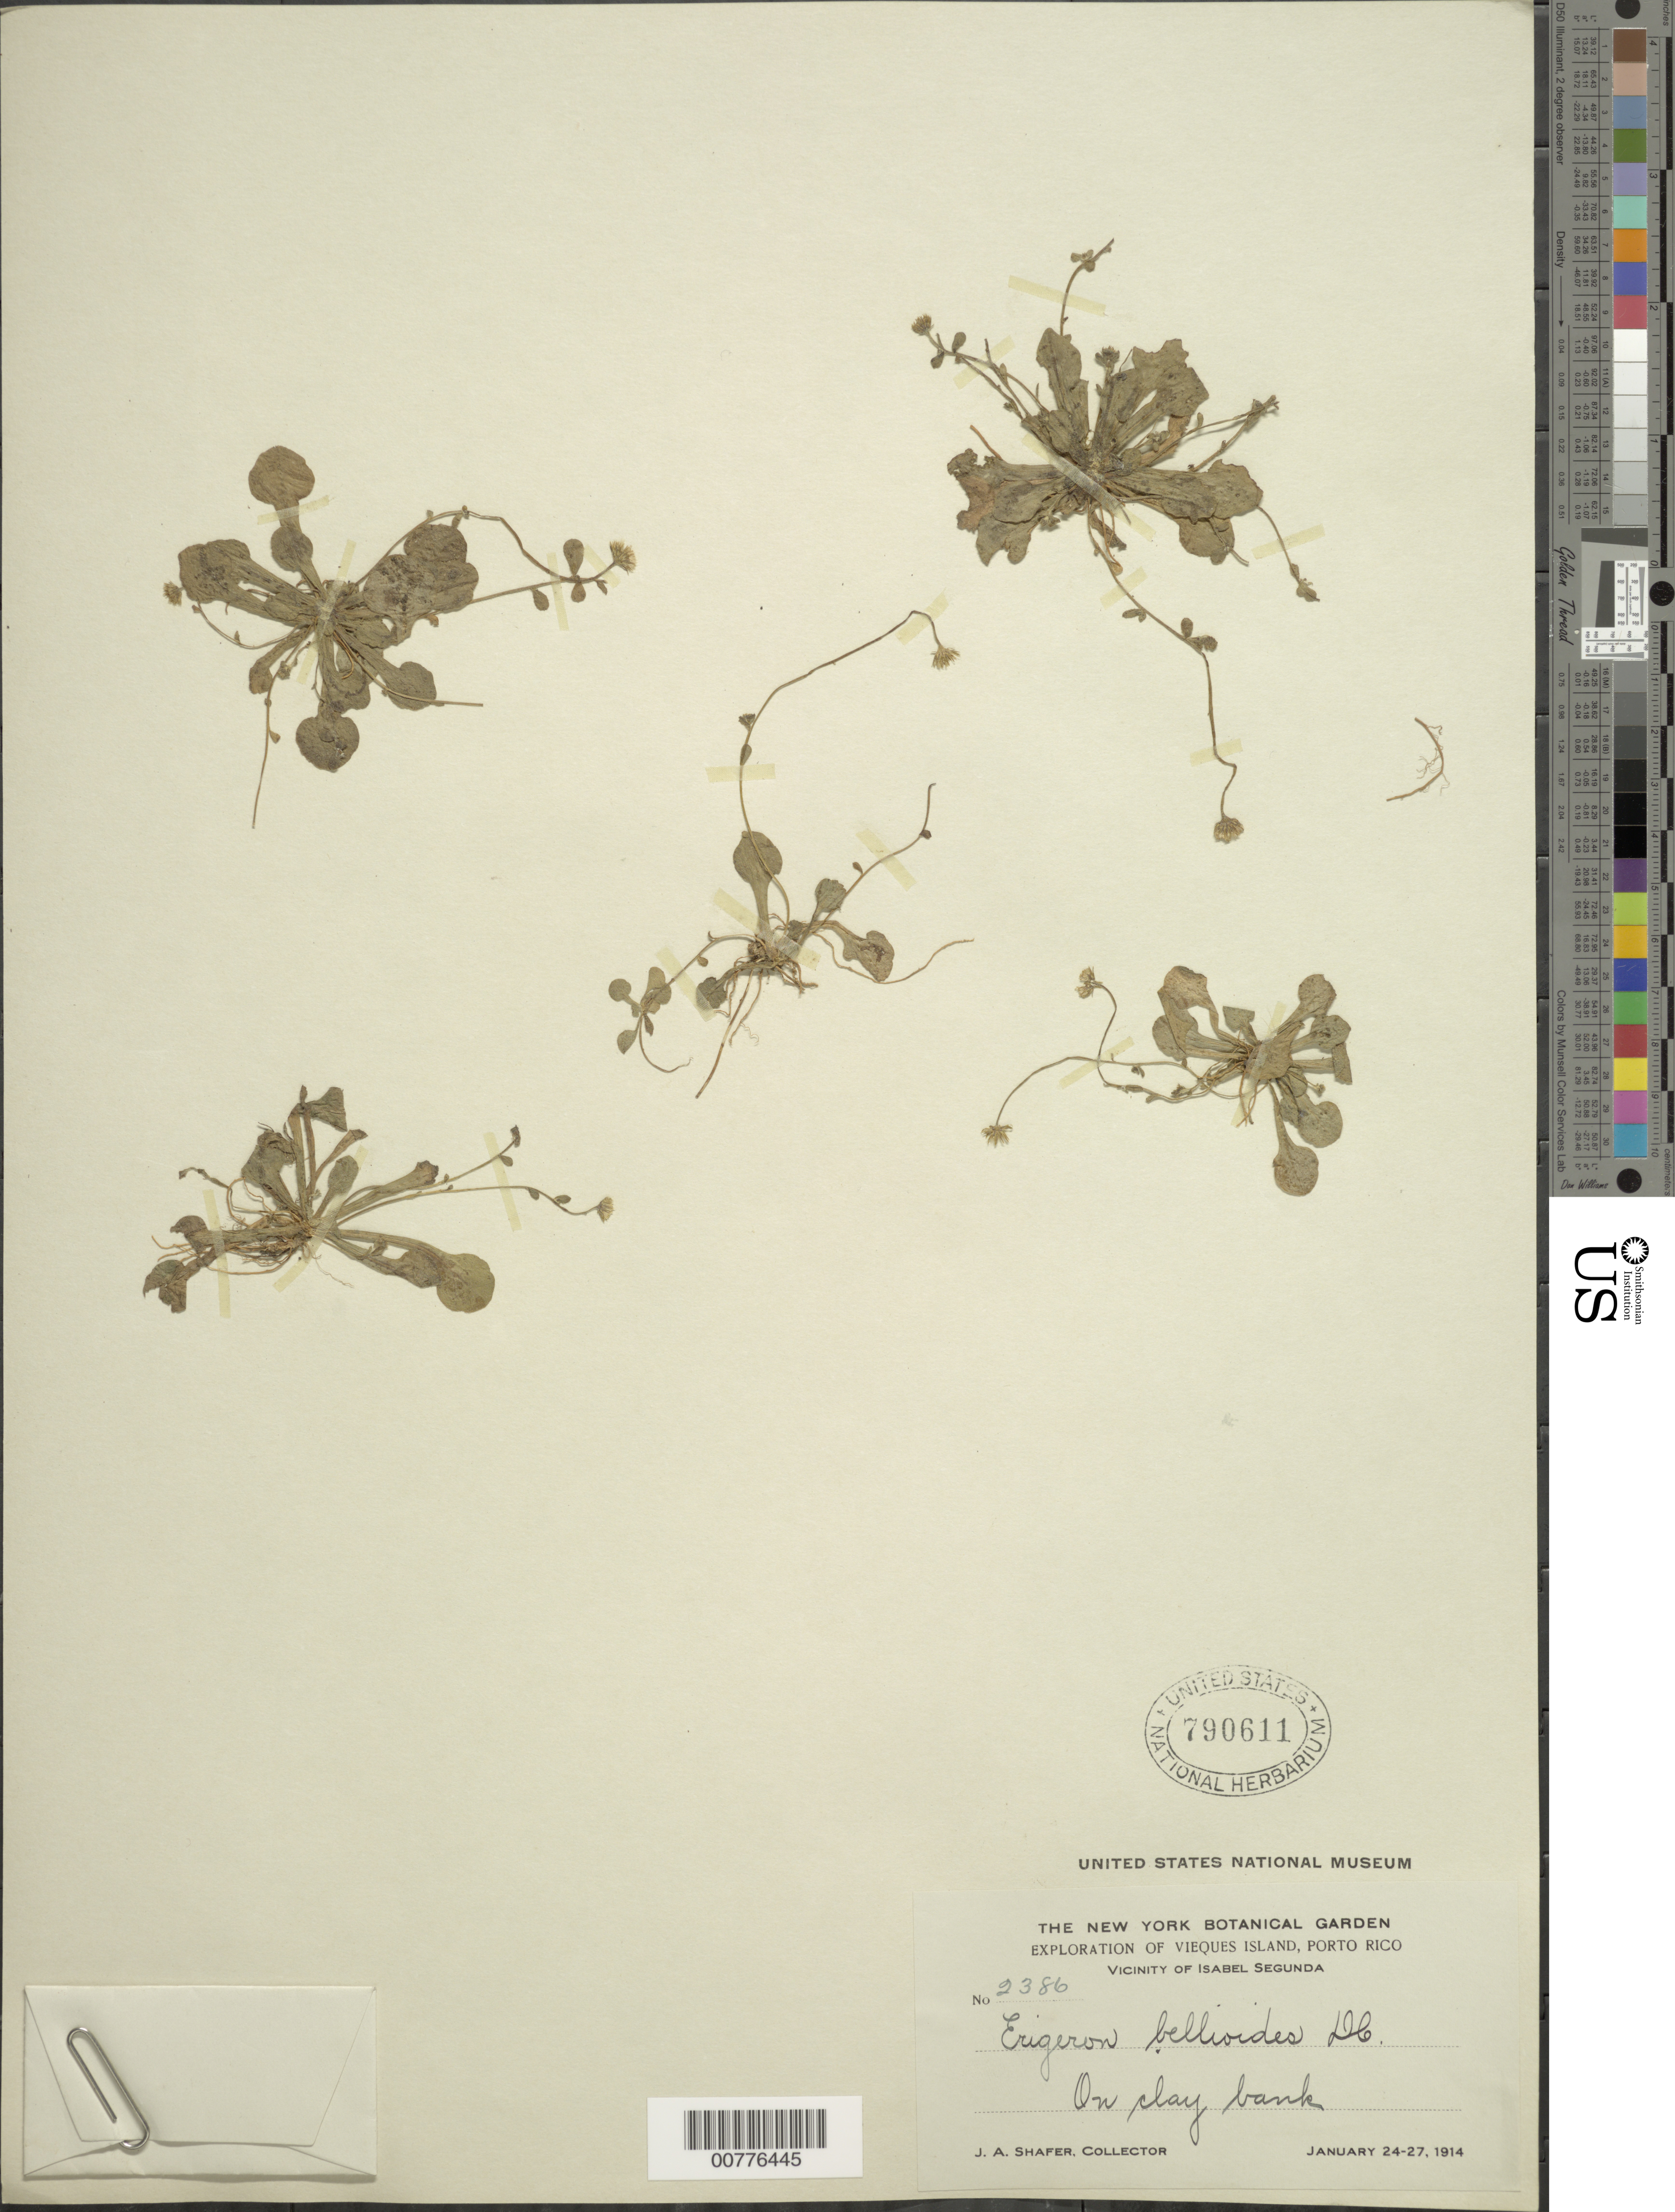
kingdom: Plantae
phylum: Tracheophyta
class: Magnoliopsida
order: Asterales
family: Asteraceae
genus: Erigeron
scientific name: Erigeron bellioides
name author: DC.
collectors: J. A. Shafer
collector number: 2386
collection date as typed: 24 Jan 1914 to 27 Jan 1914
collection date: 1914-01-24/1914-01-27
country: Puerto Rico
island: Vieques I.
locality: Vicinity of Isabel Segunda, on clay bank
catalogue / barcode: US 790611